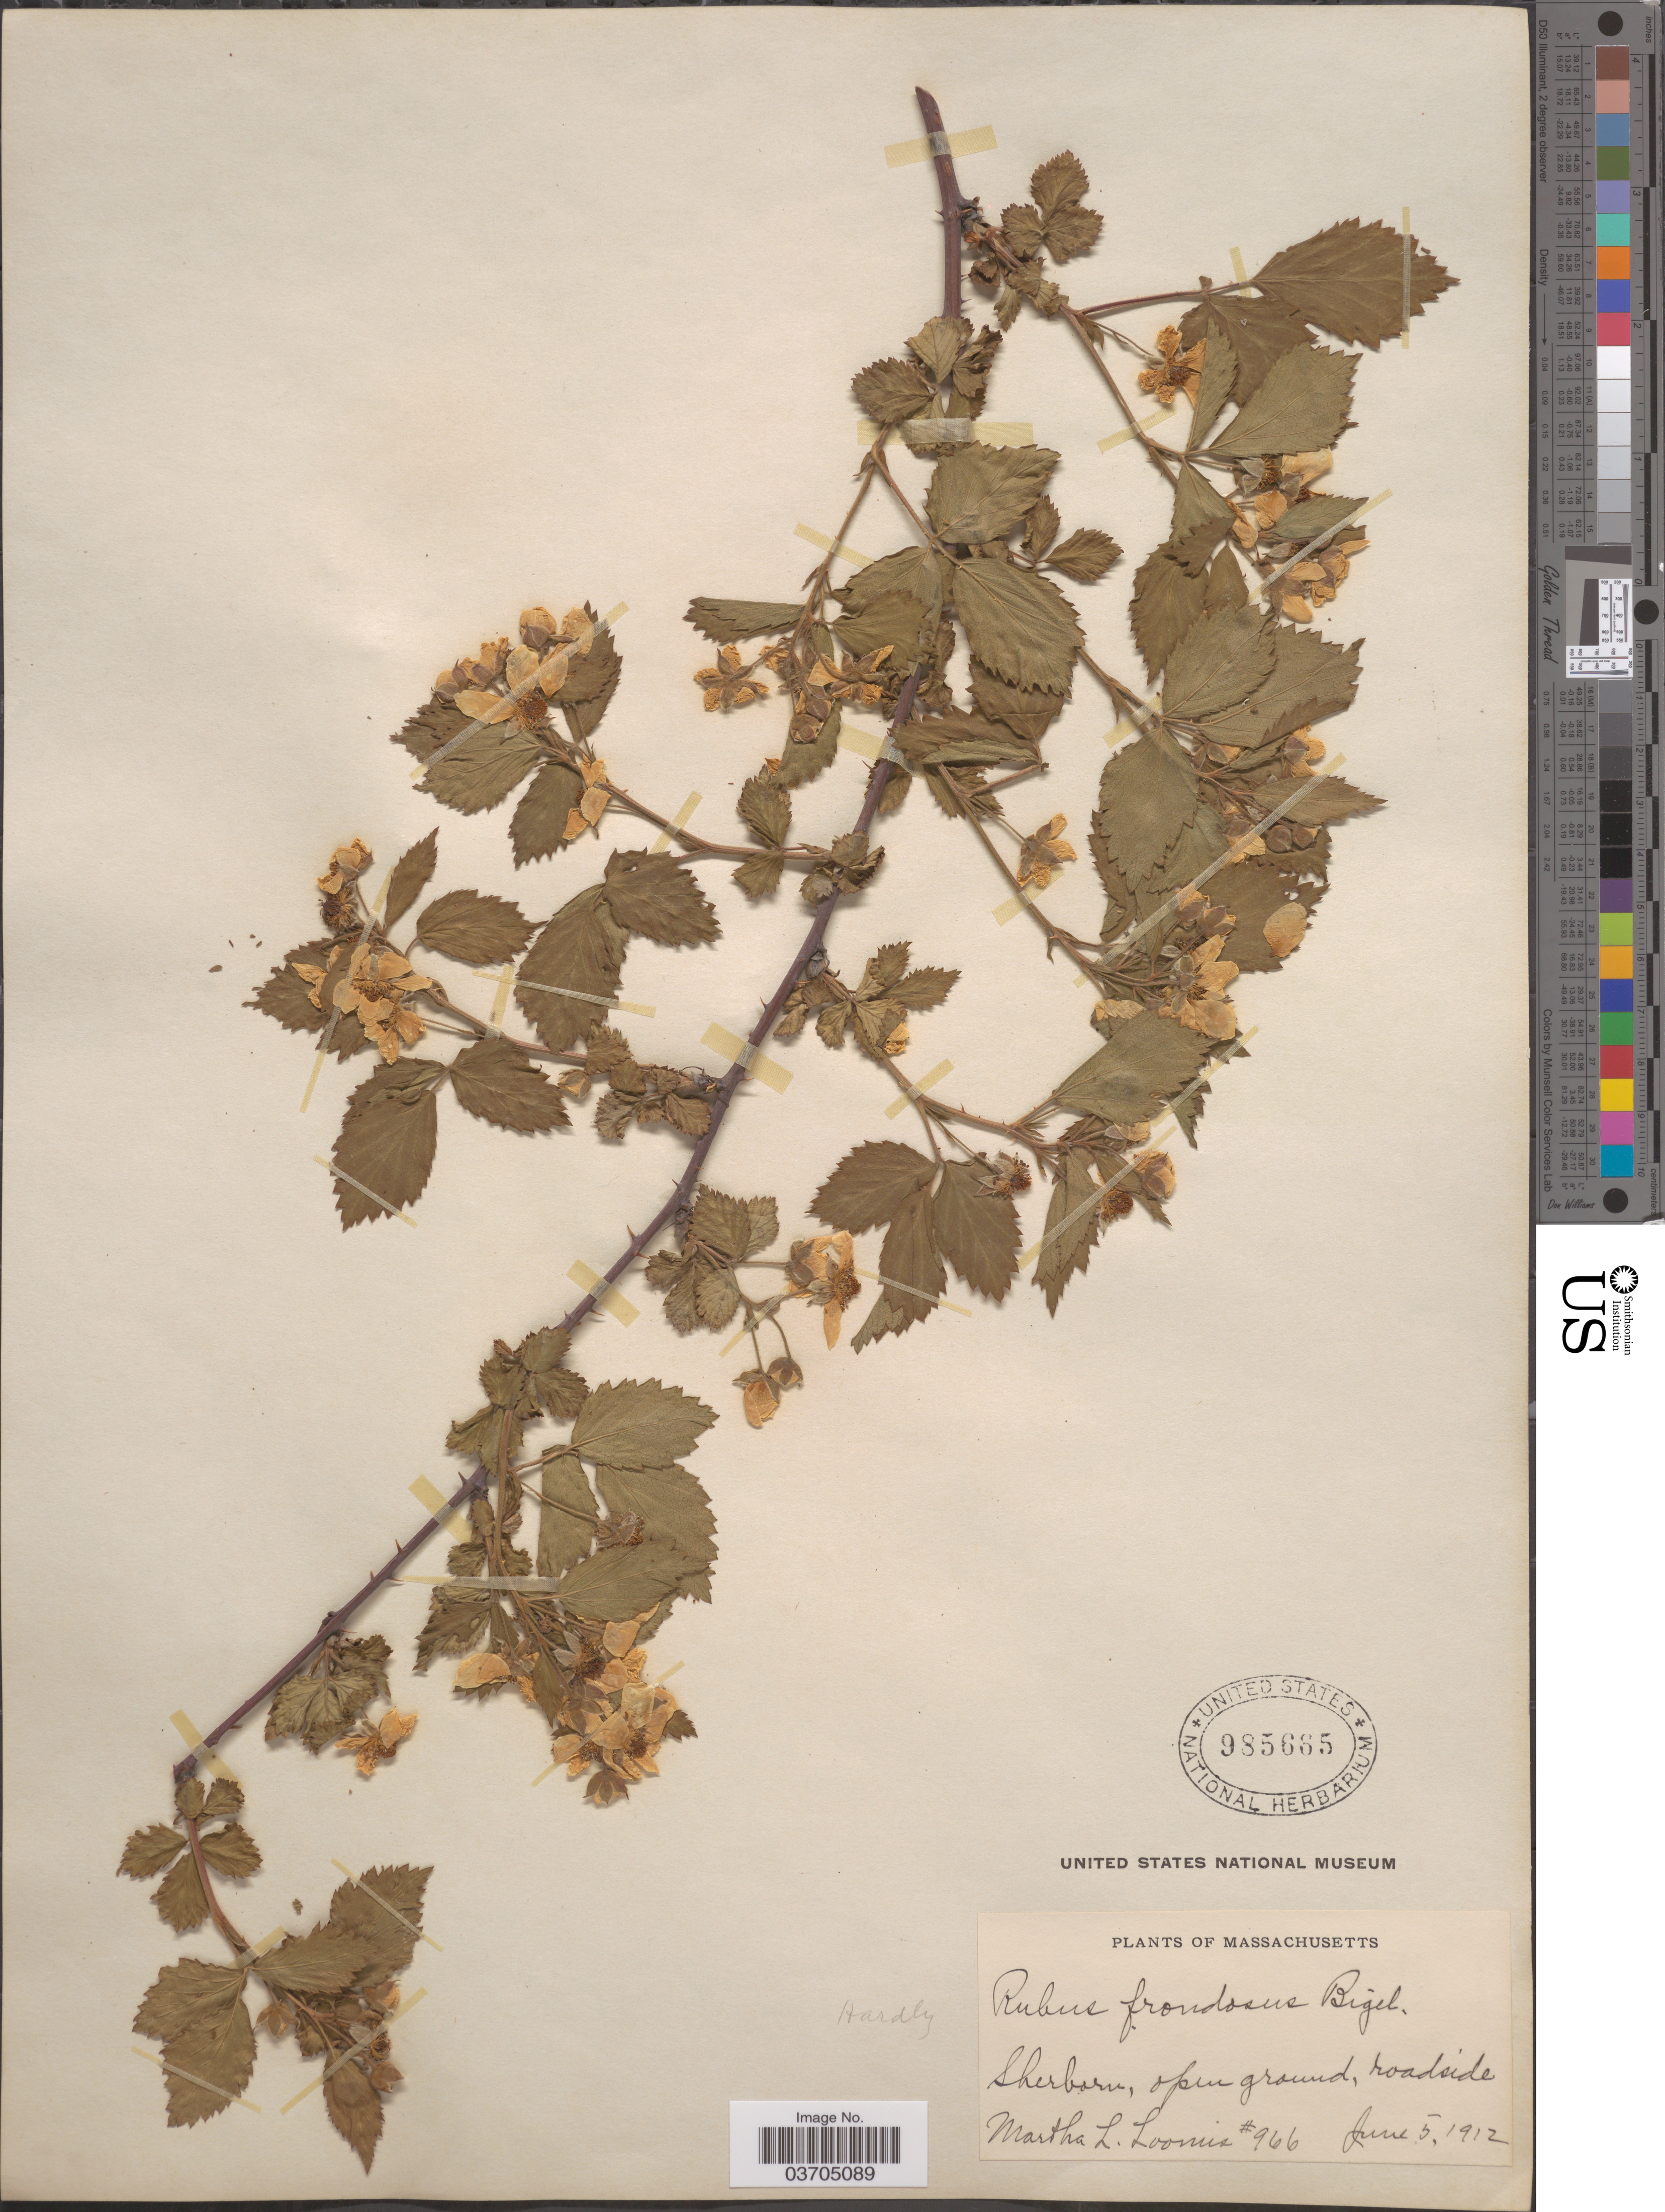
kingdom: Plantae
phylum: Tracheophyta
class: Magnoliopsida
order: Rosales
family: Rosaceae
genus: Rubus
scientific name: Rubus frondosus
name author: Bigelow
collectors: M. L. Loomis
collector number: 966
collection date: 1912-06-05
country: United States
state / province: Massachusetts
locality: Sherborn, open ground, roadside.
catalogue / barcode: US 985665